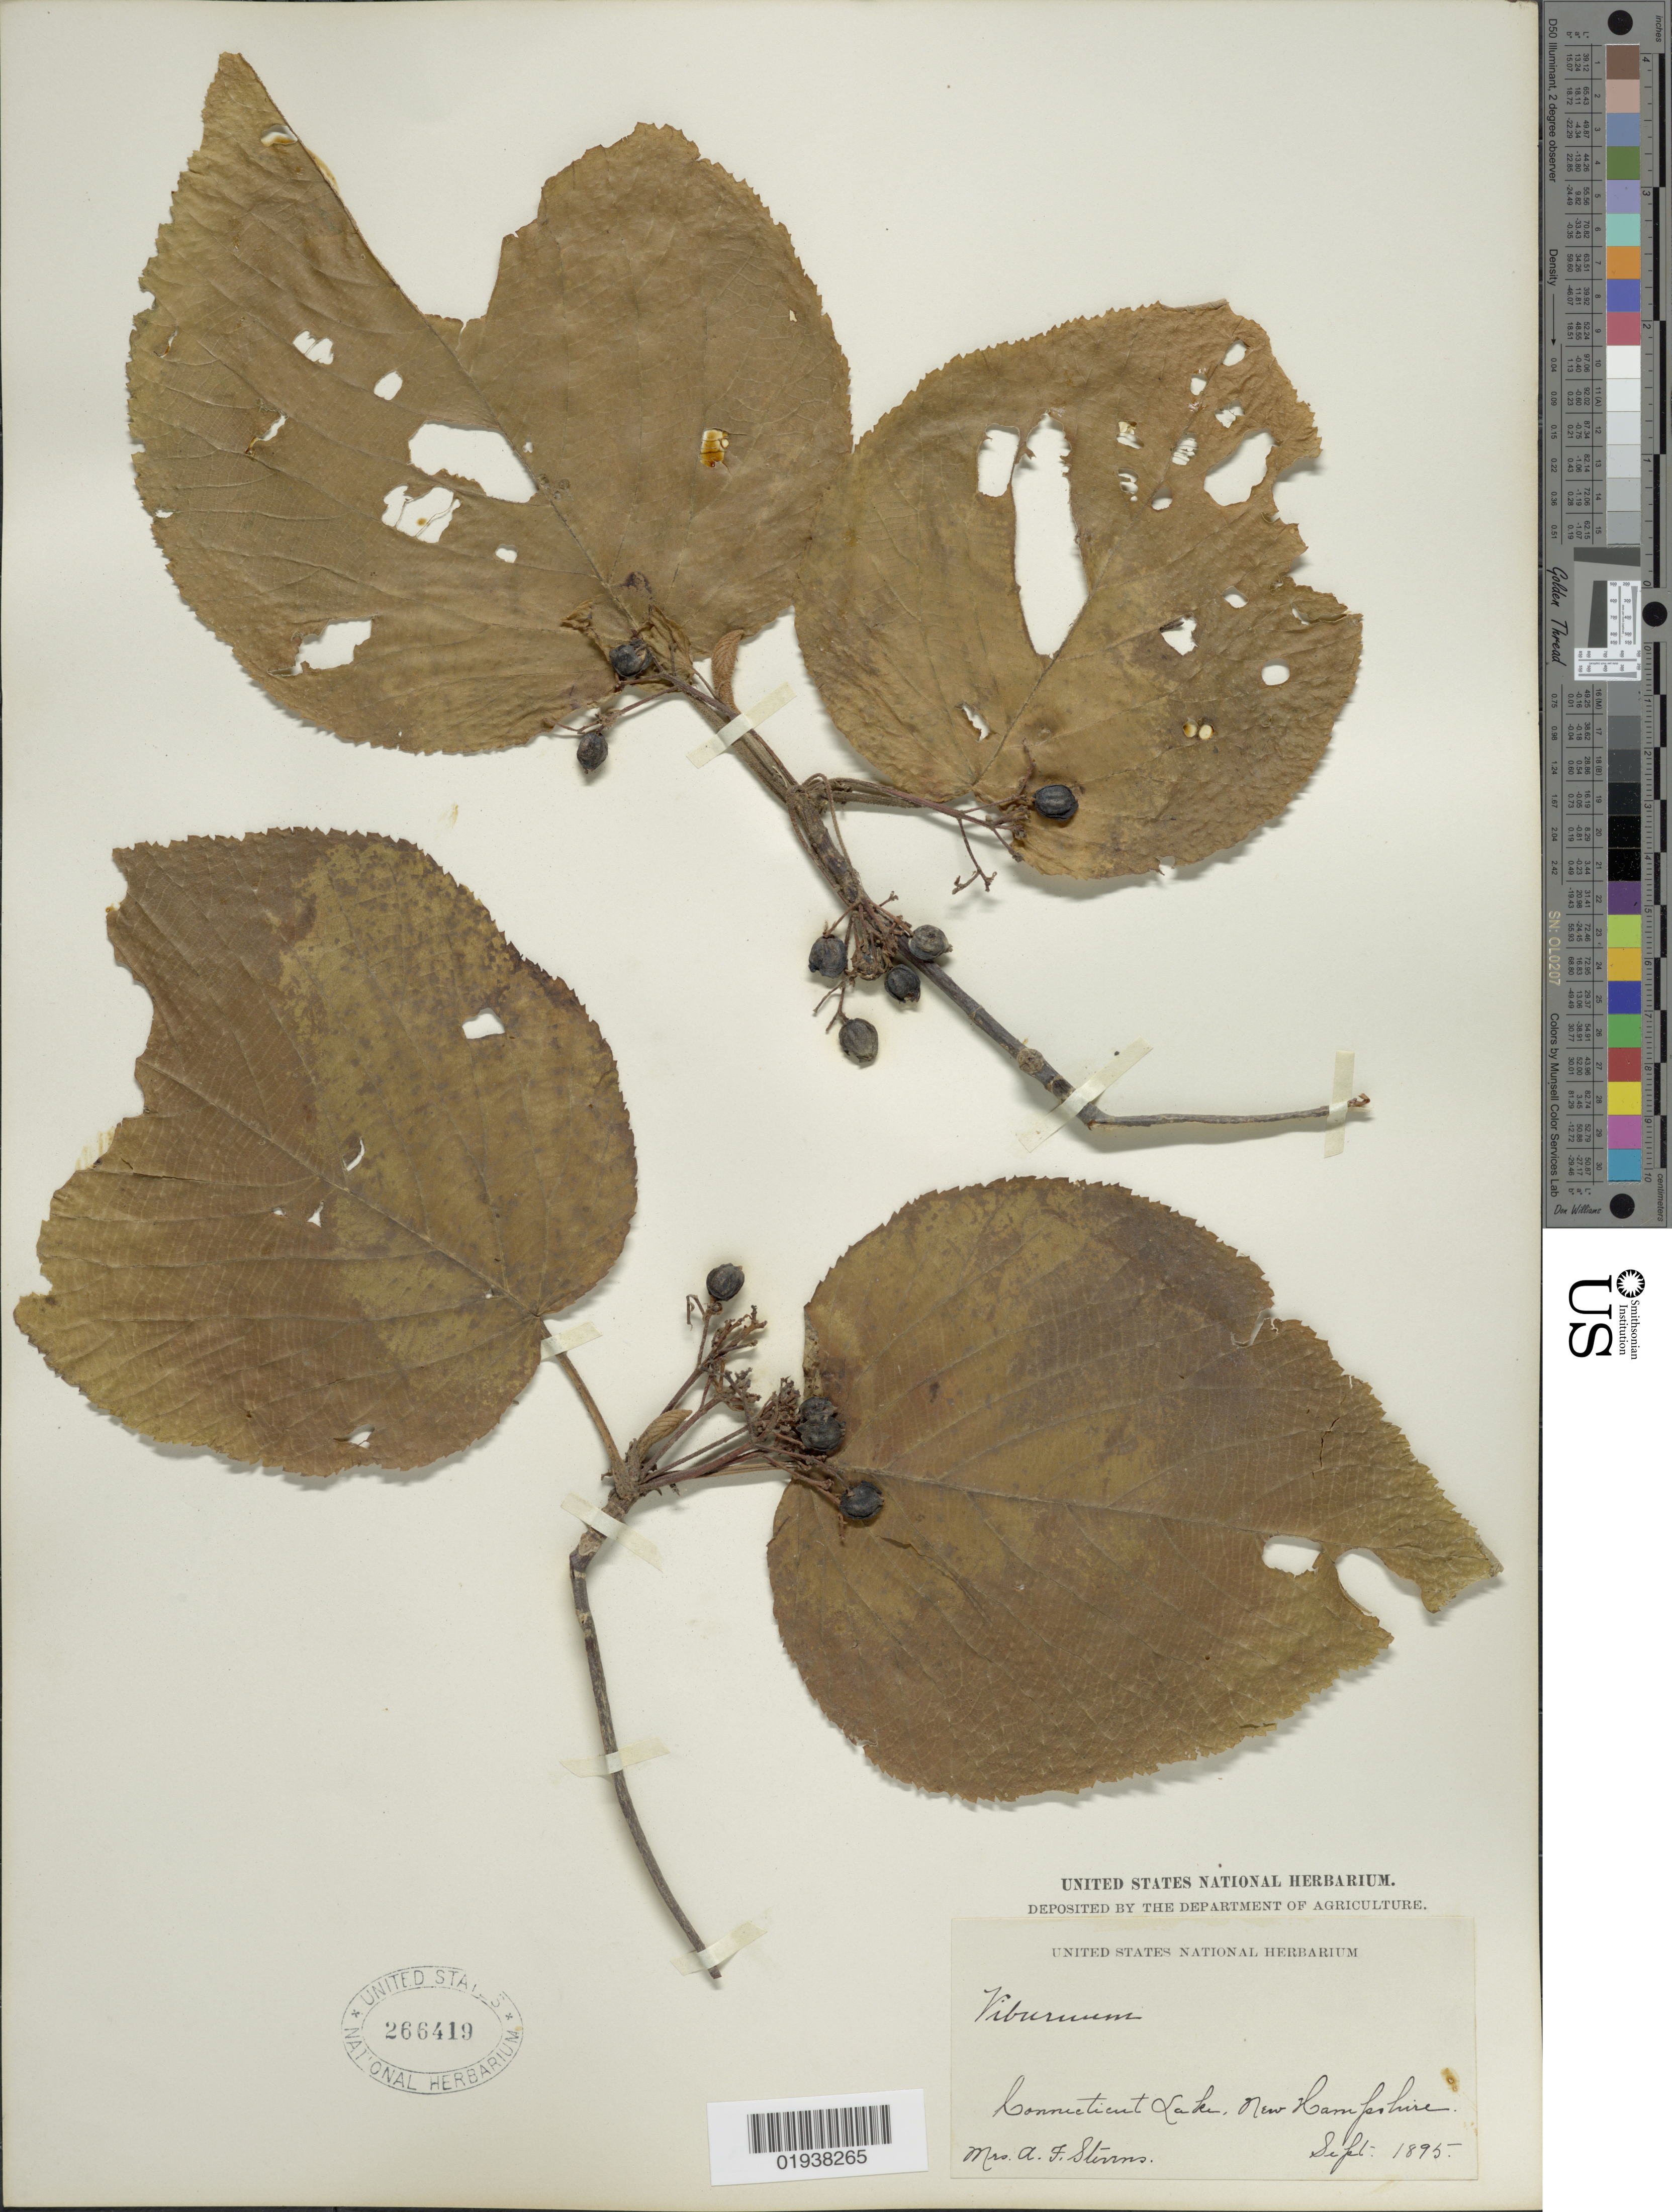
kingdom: Plantae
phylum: Tracheophyta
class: Magnoliopsida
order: Dipsacales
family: Viburnaceae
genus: Viburnum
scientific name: Viburnum alnifolium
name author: Marshall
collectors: A. Stevens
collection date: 1895-09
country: United States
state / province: New Hampshire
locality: Connecticut Lake.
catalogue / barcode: US 266419